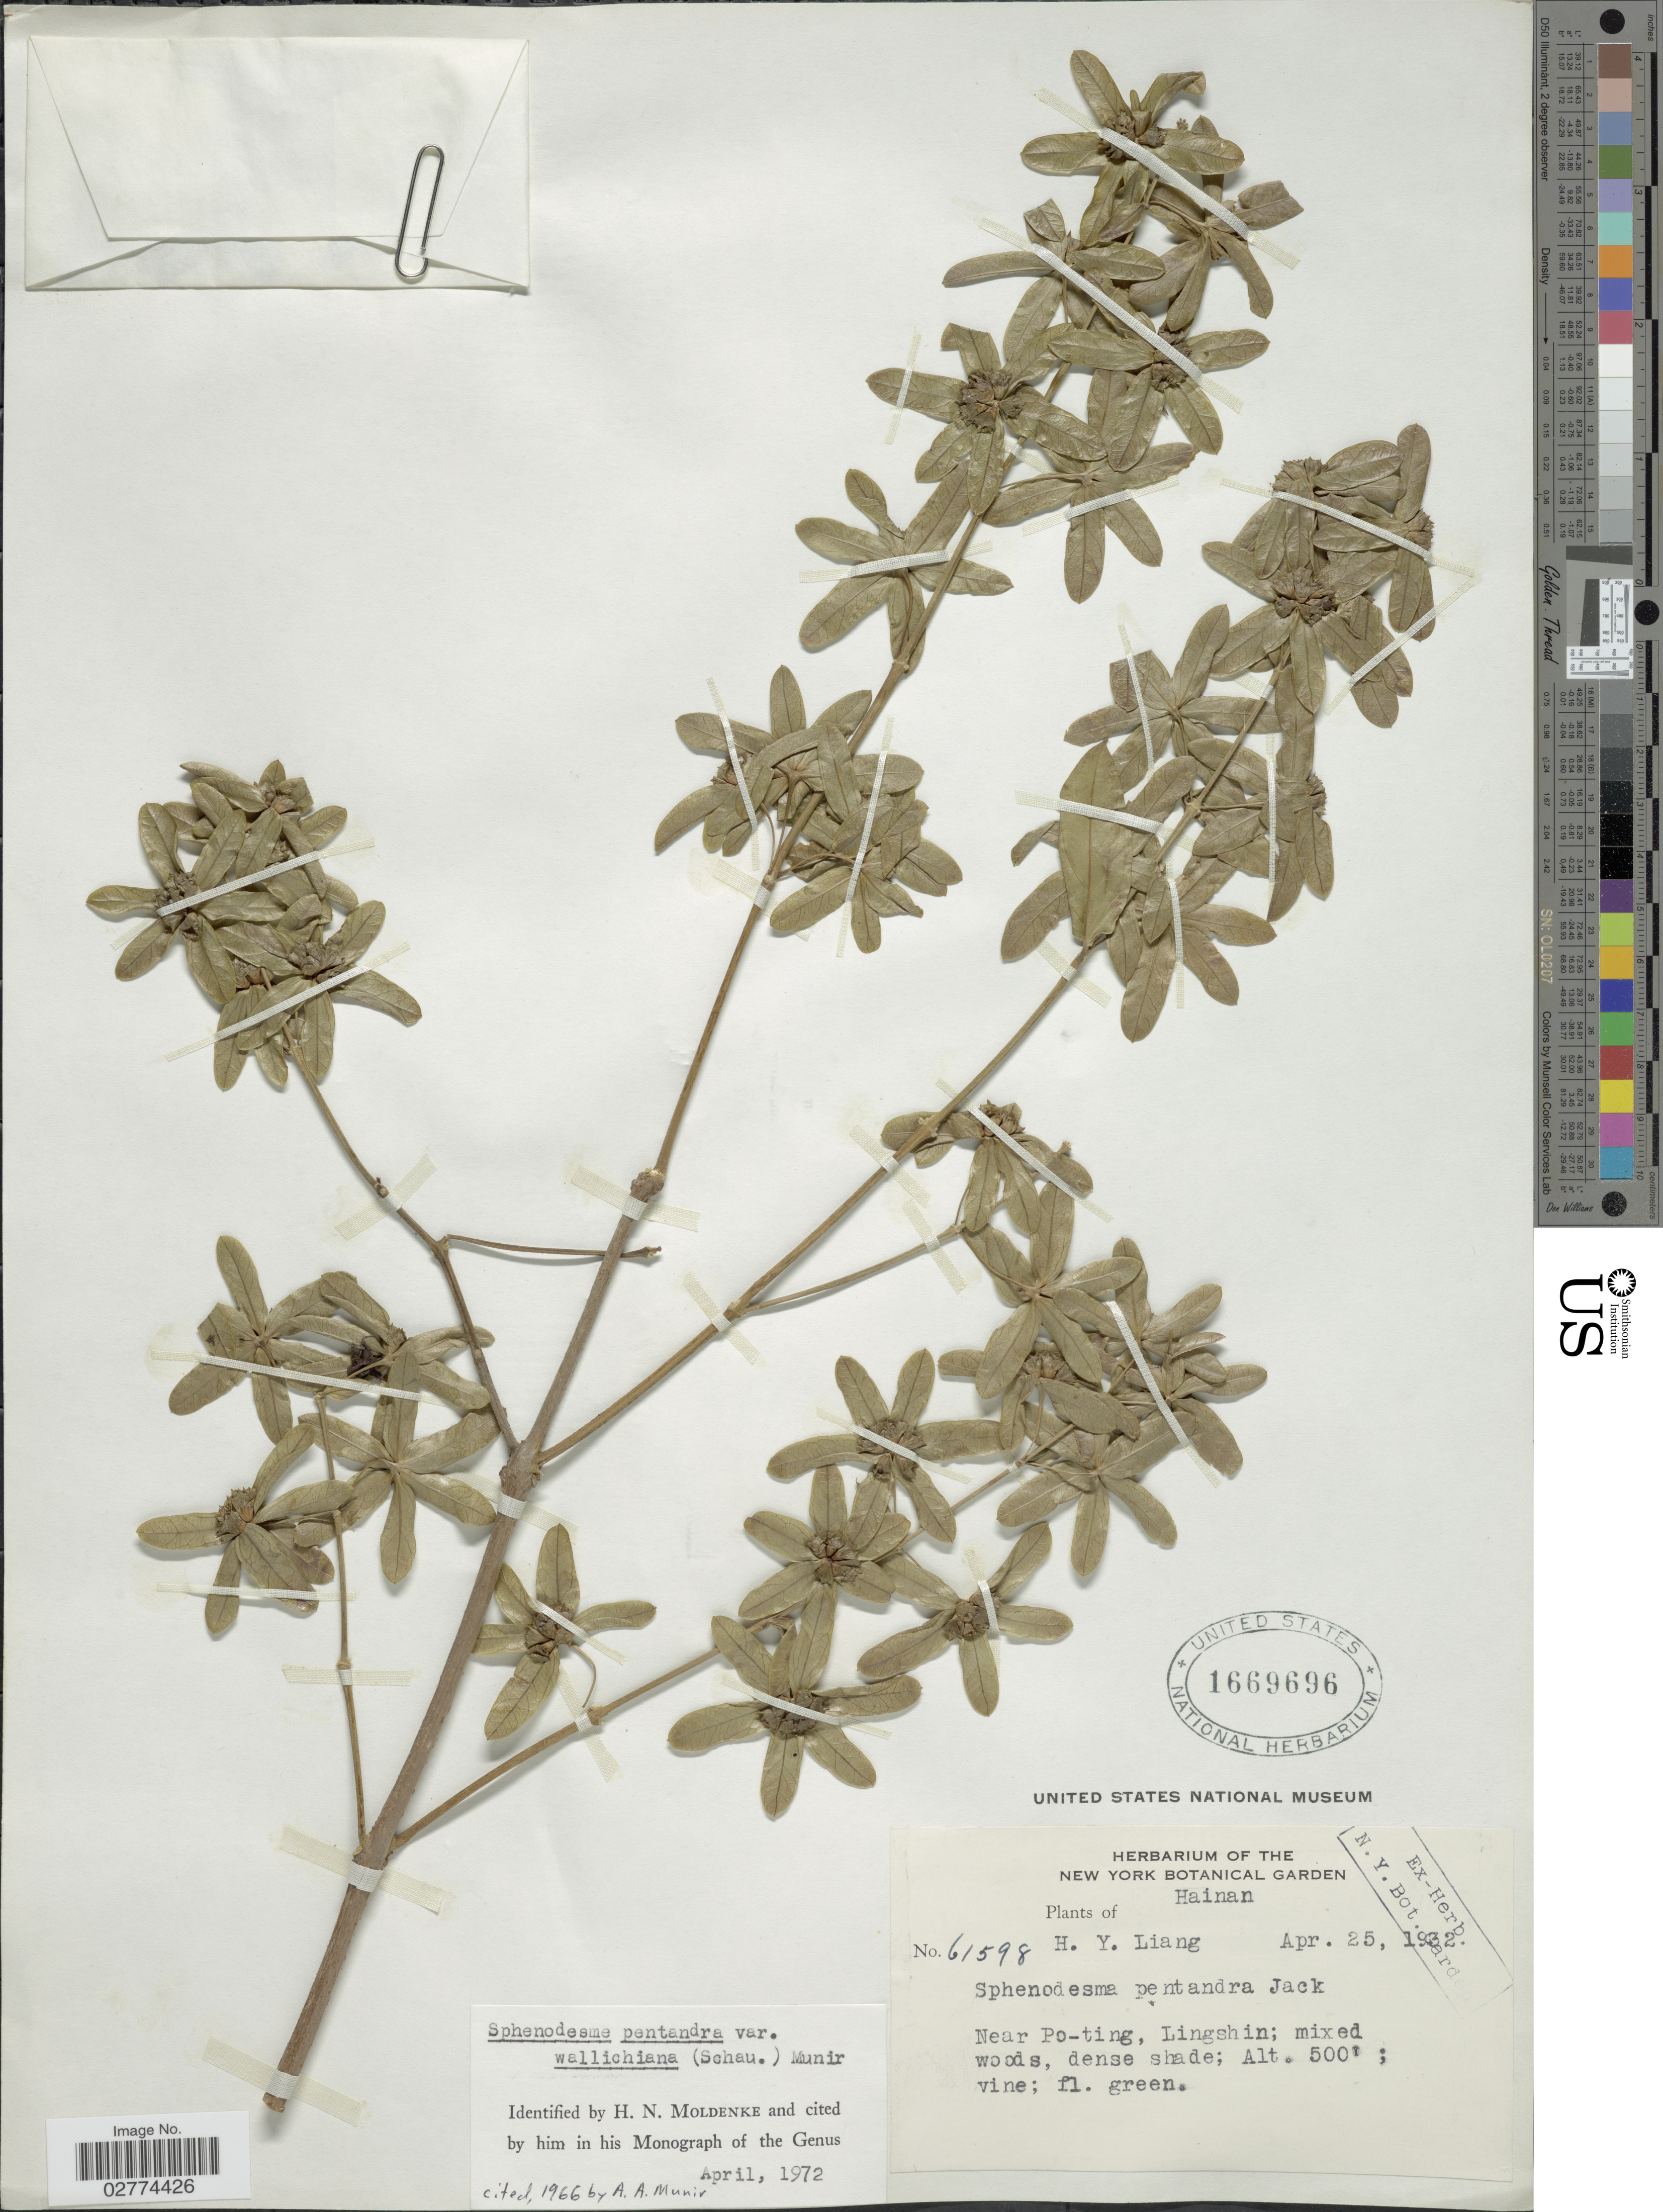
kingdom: Plantae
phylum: Tracheophyta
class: Magnoliopsida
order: Lamiales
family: Lamiaceae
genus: Sphenodesme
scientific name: Sphenodesme pentandra var. wallichiana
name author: (Schauer) Munir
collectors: H. Y. Liang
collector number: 61598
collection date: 1932-04-25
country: China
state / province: Hainan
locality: Near Po-ting, Lingshin.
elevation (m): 152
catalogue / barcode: US 1669696